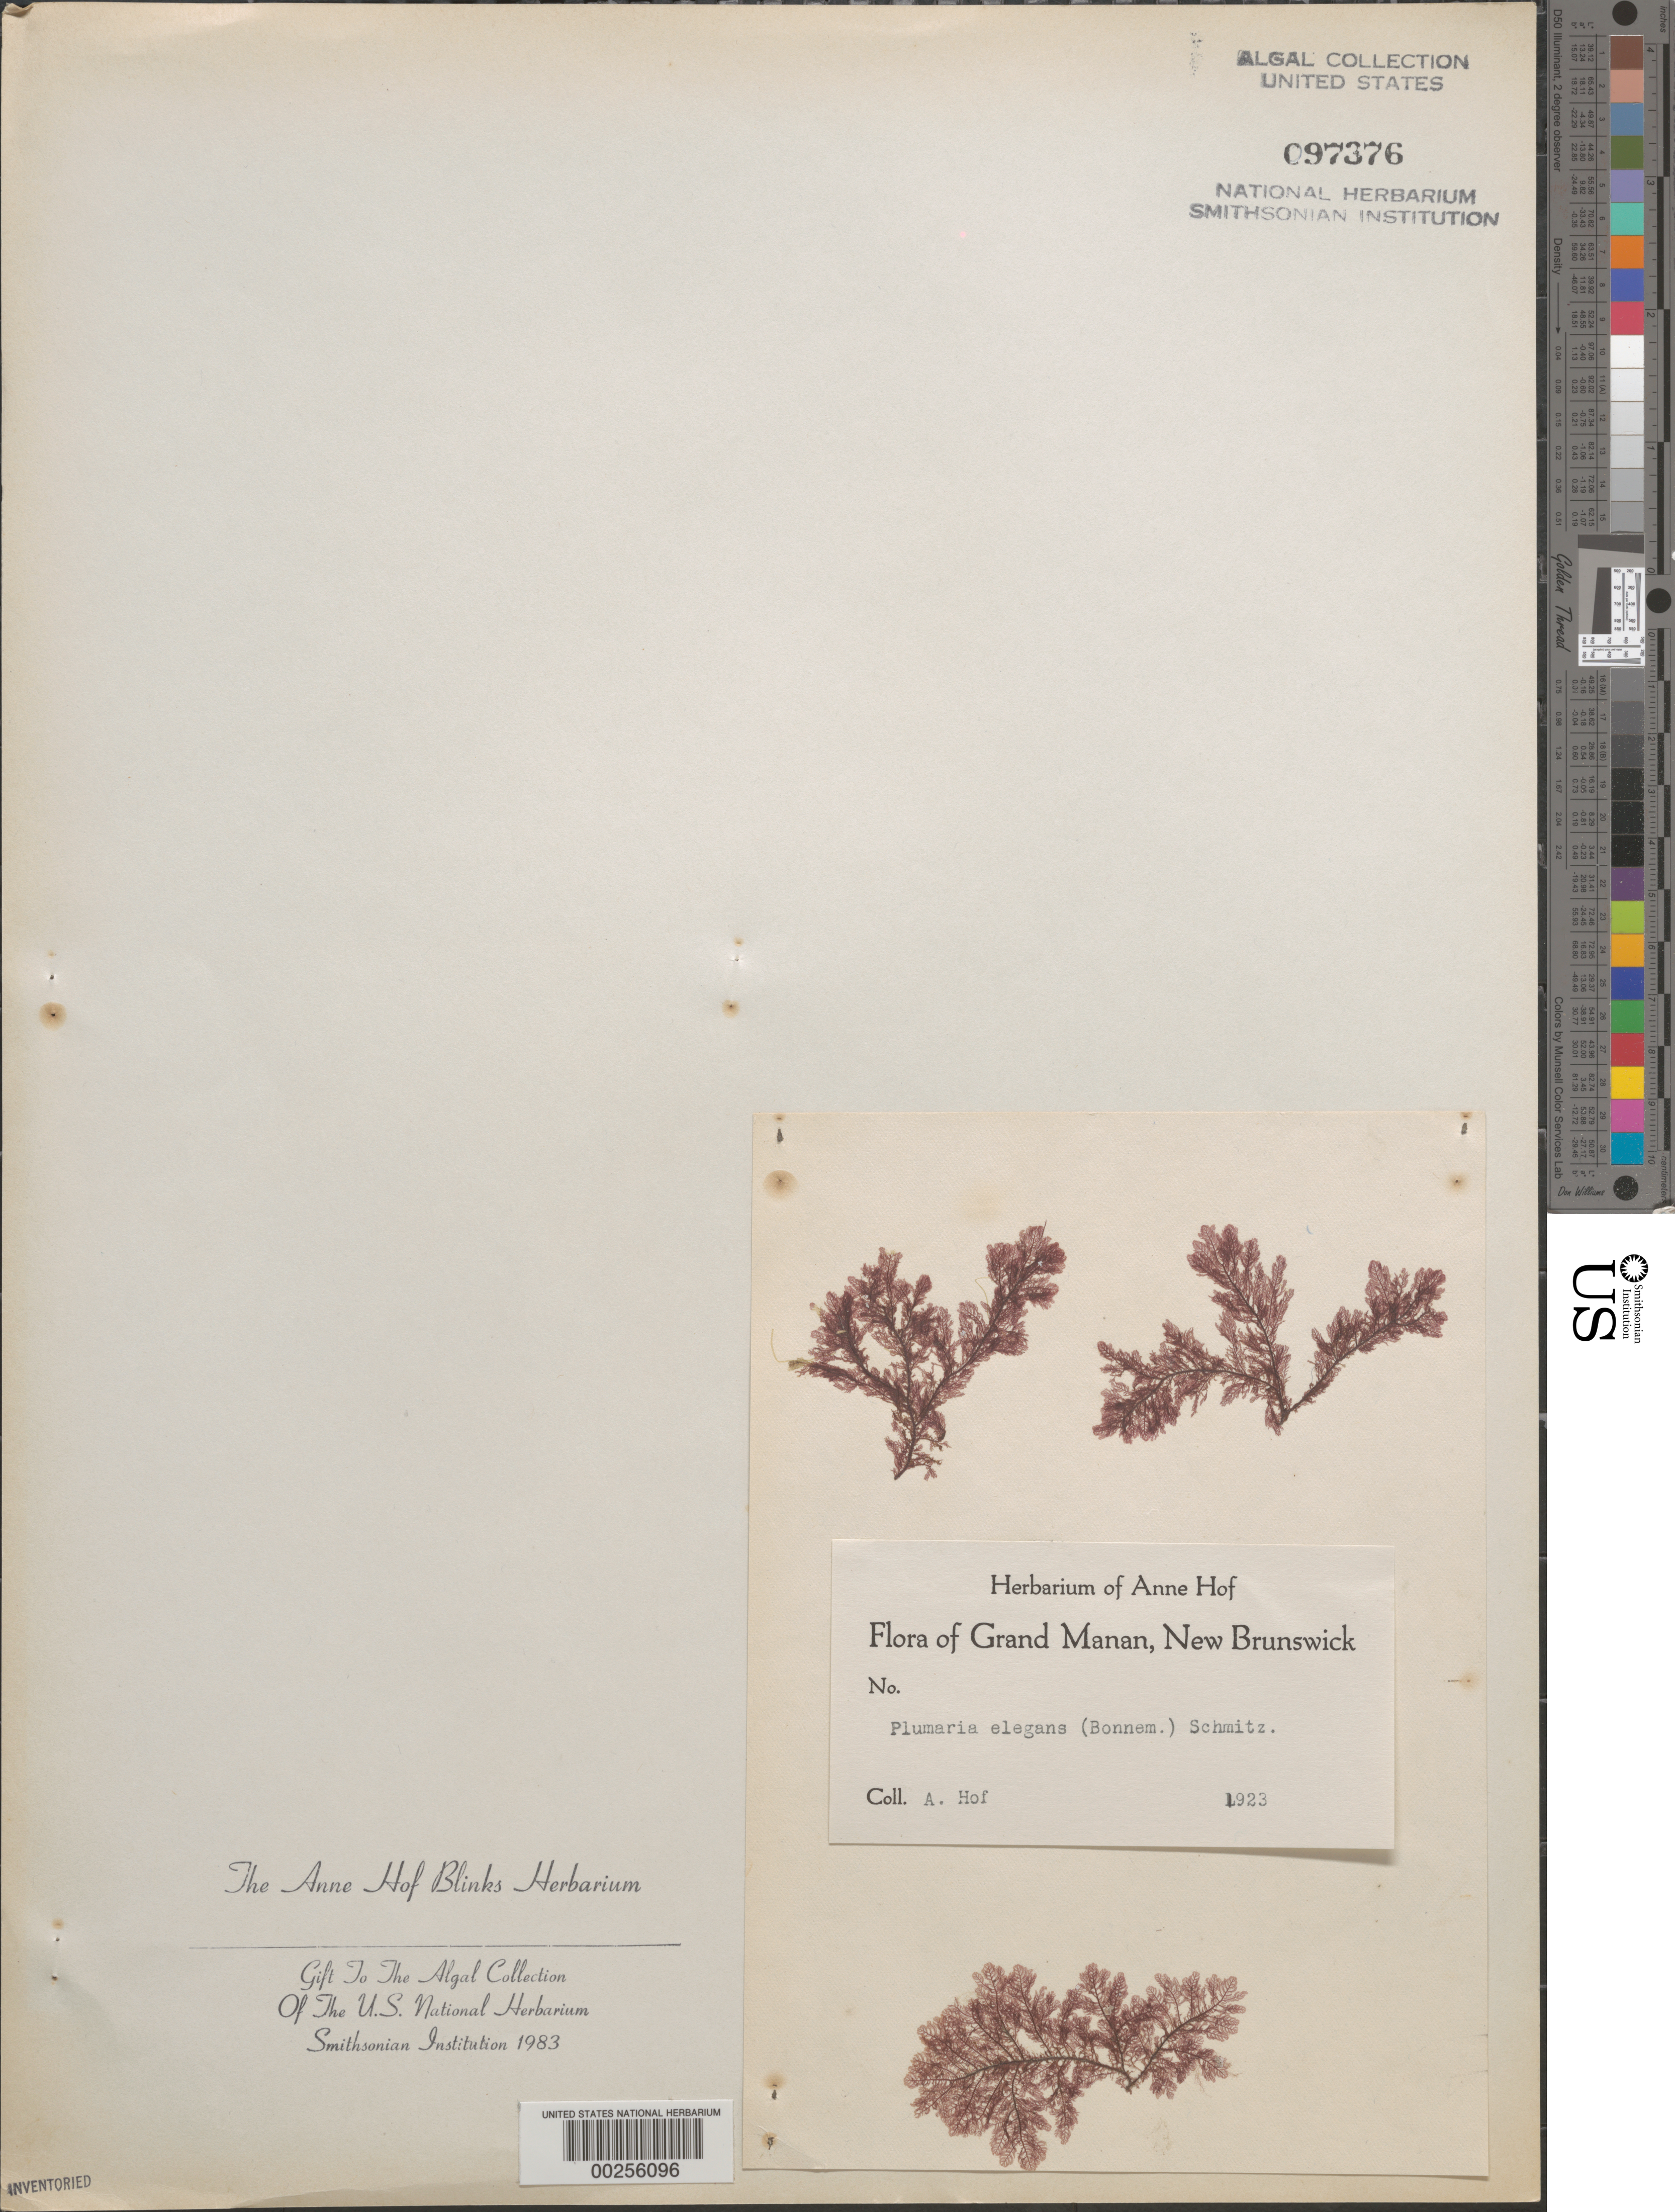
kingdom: Plantae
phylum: Rhodophyta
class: Florideophyceae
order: Ceramiales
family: Wrangeliaceae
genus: Plumaria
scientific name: Plumaria plumosa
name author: (Hudson) Kuntze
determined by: Algae name updating Project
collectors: A. Blinks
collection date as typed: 1923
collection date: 1923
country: Canada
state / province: New Brunswick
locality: Grand manan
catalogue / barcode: US 97376